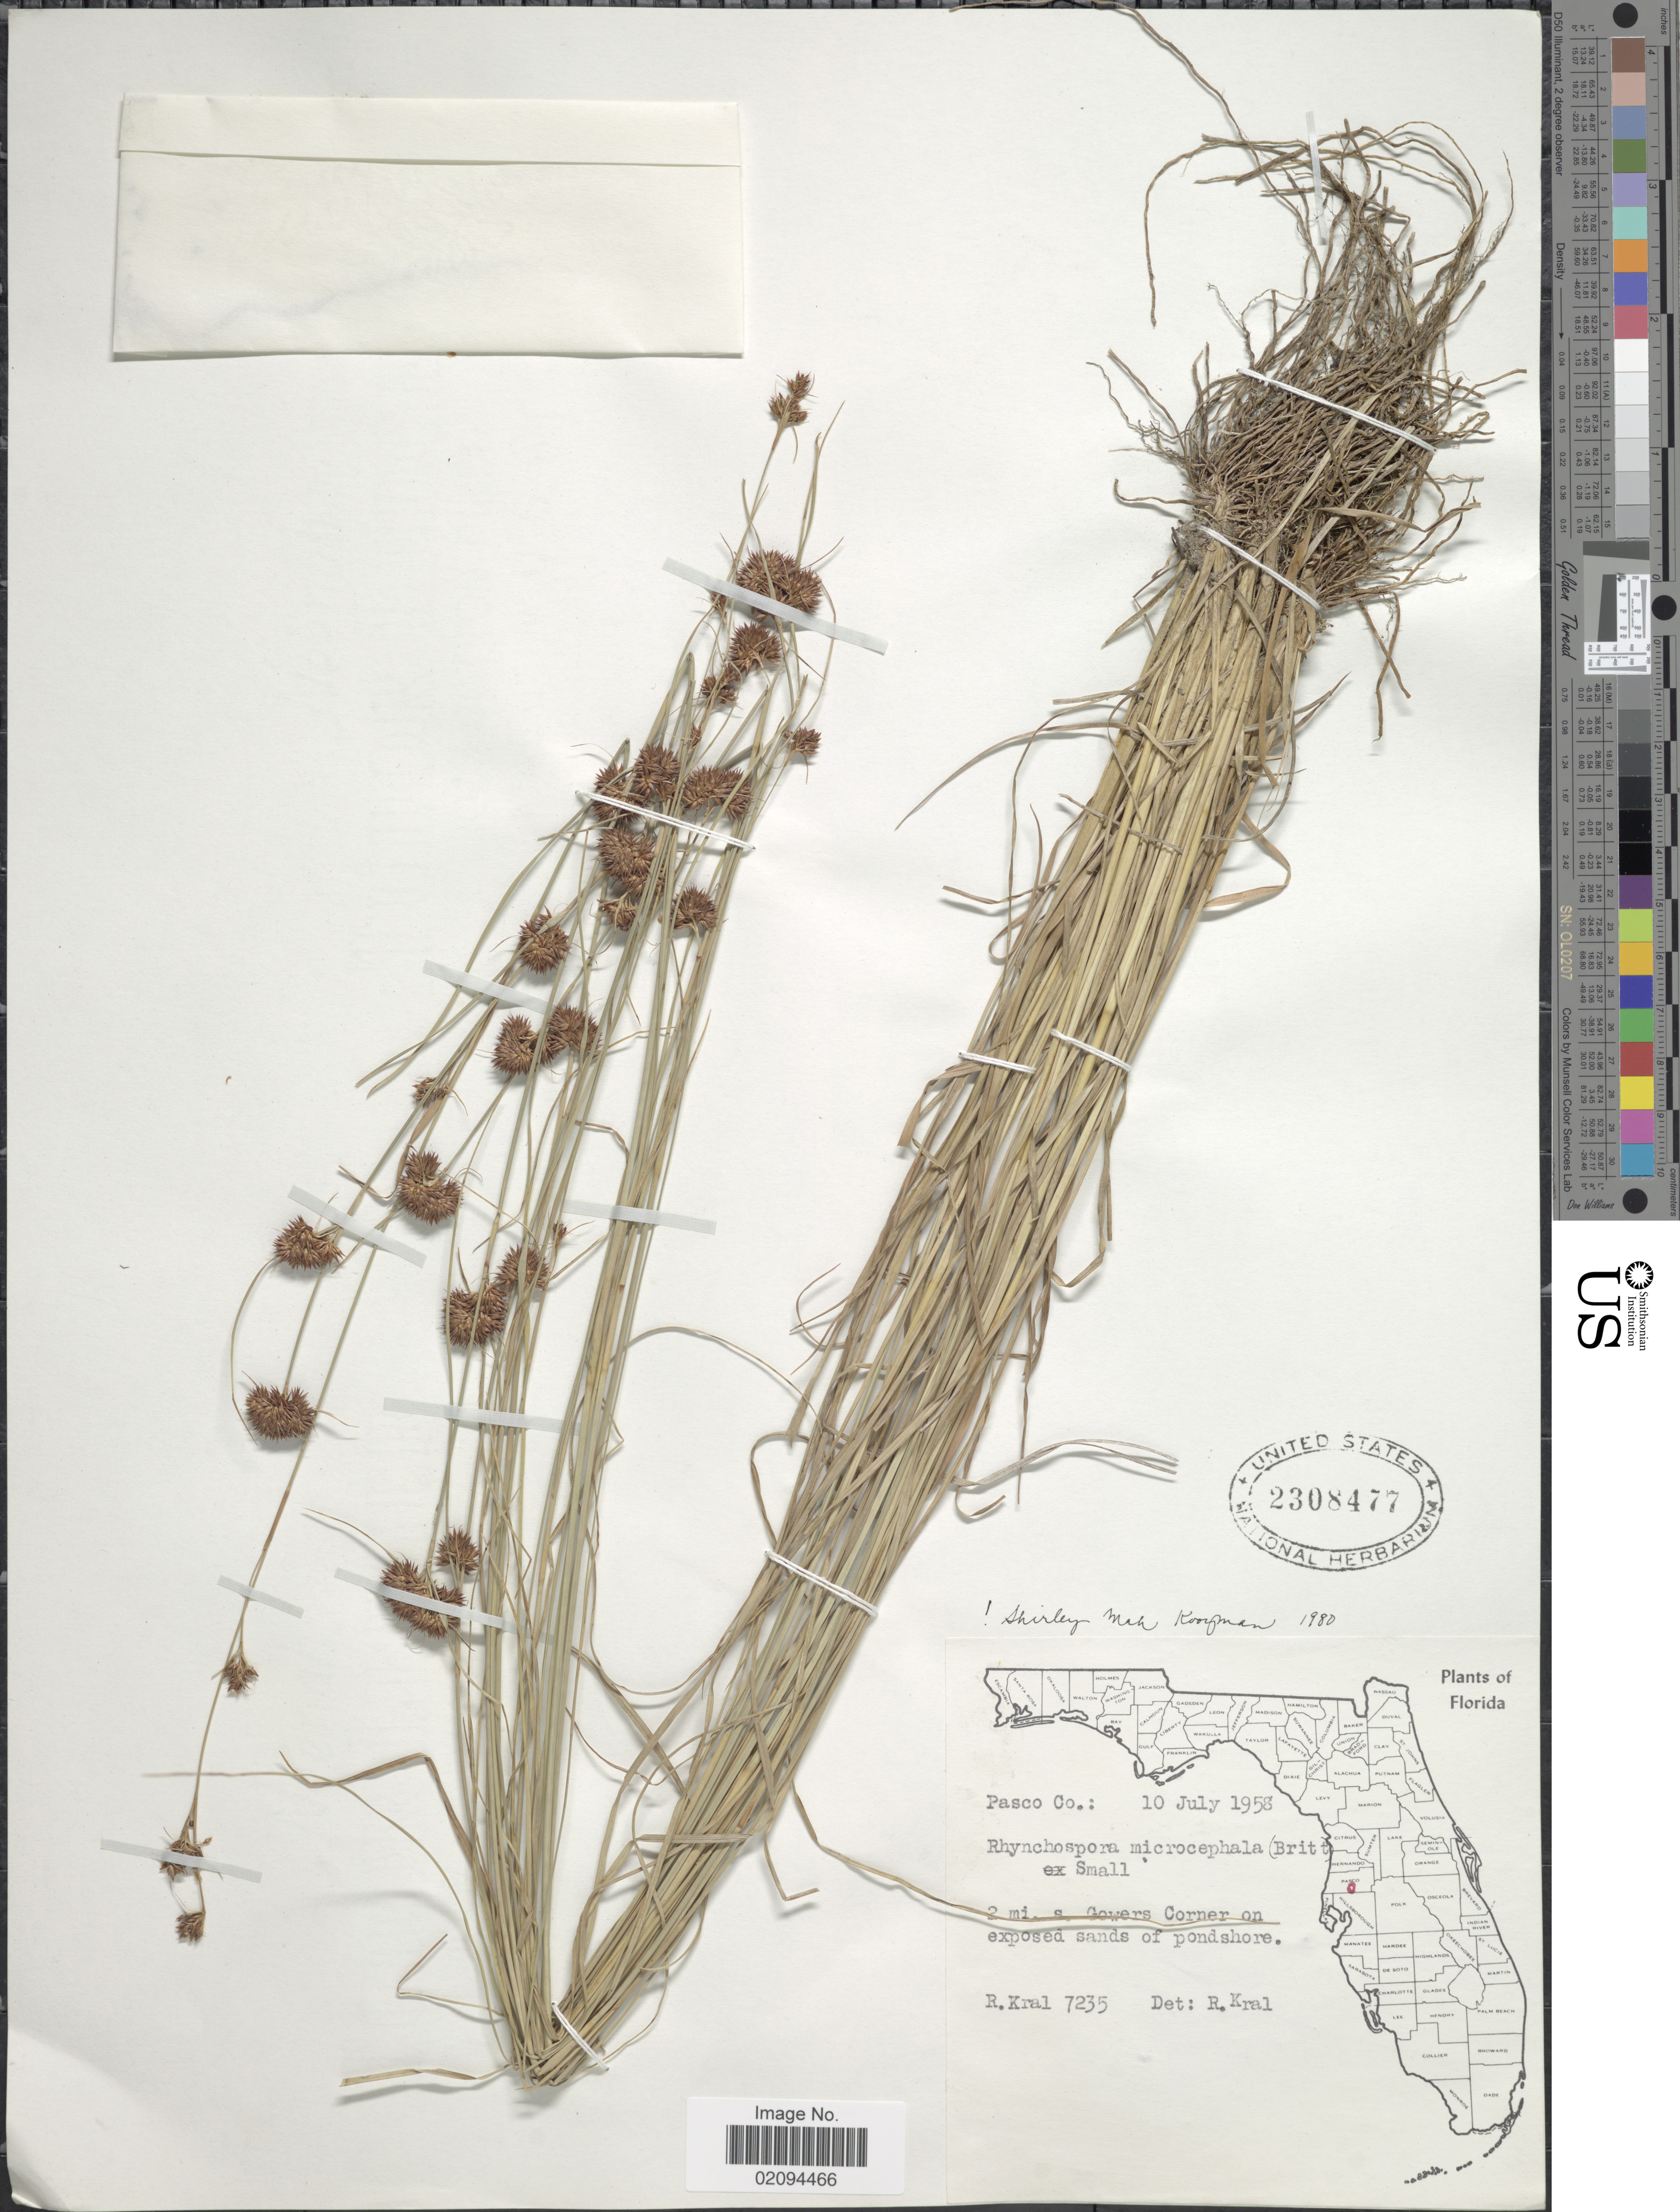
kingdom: Plantae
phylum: Tracheophyta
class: Liliopsida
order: Poales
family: Cyperaceae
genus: Rhynchospora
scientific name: Rhynchospora microcephala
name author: (Britton) Britton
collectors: R. Kral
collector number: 7235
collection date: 1958-07-10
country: United States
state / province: Florida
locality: Pasco Co. 2 mi. s. Gowers Corner on exposed sands of pondshore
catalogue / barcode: US 2308477